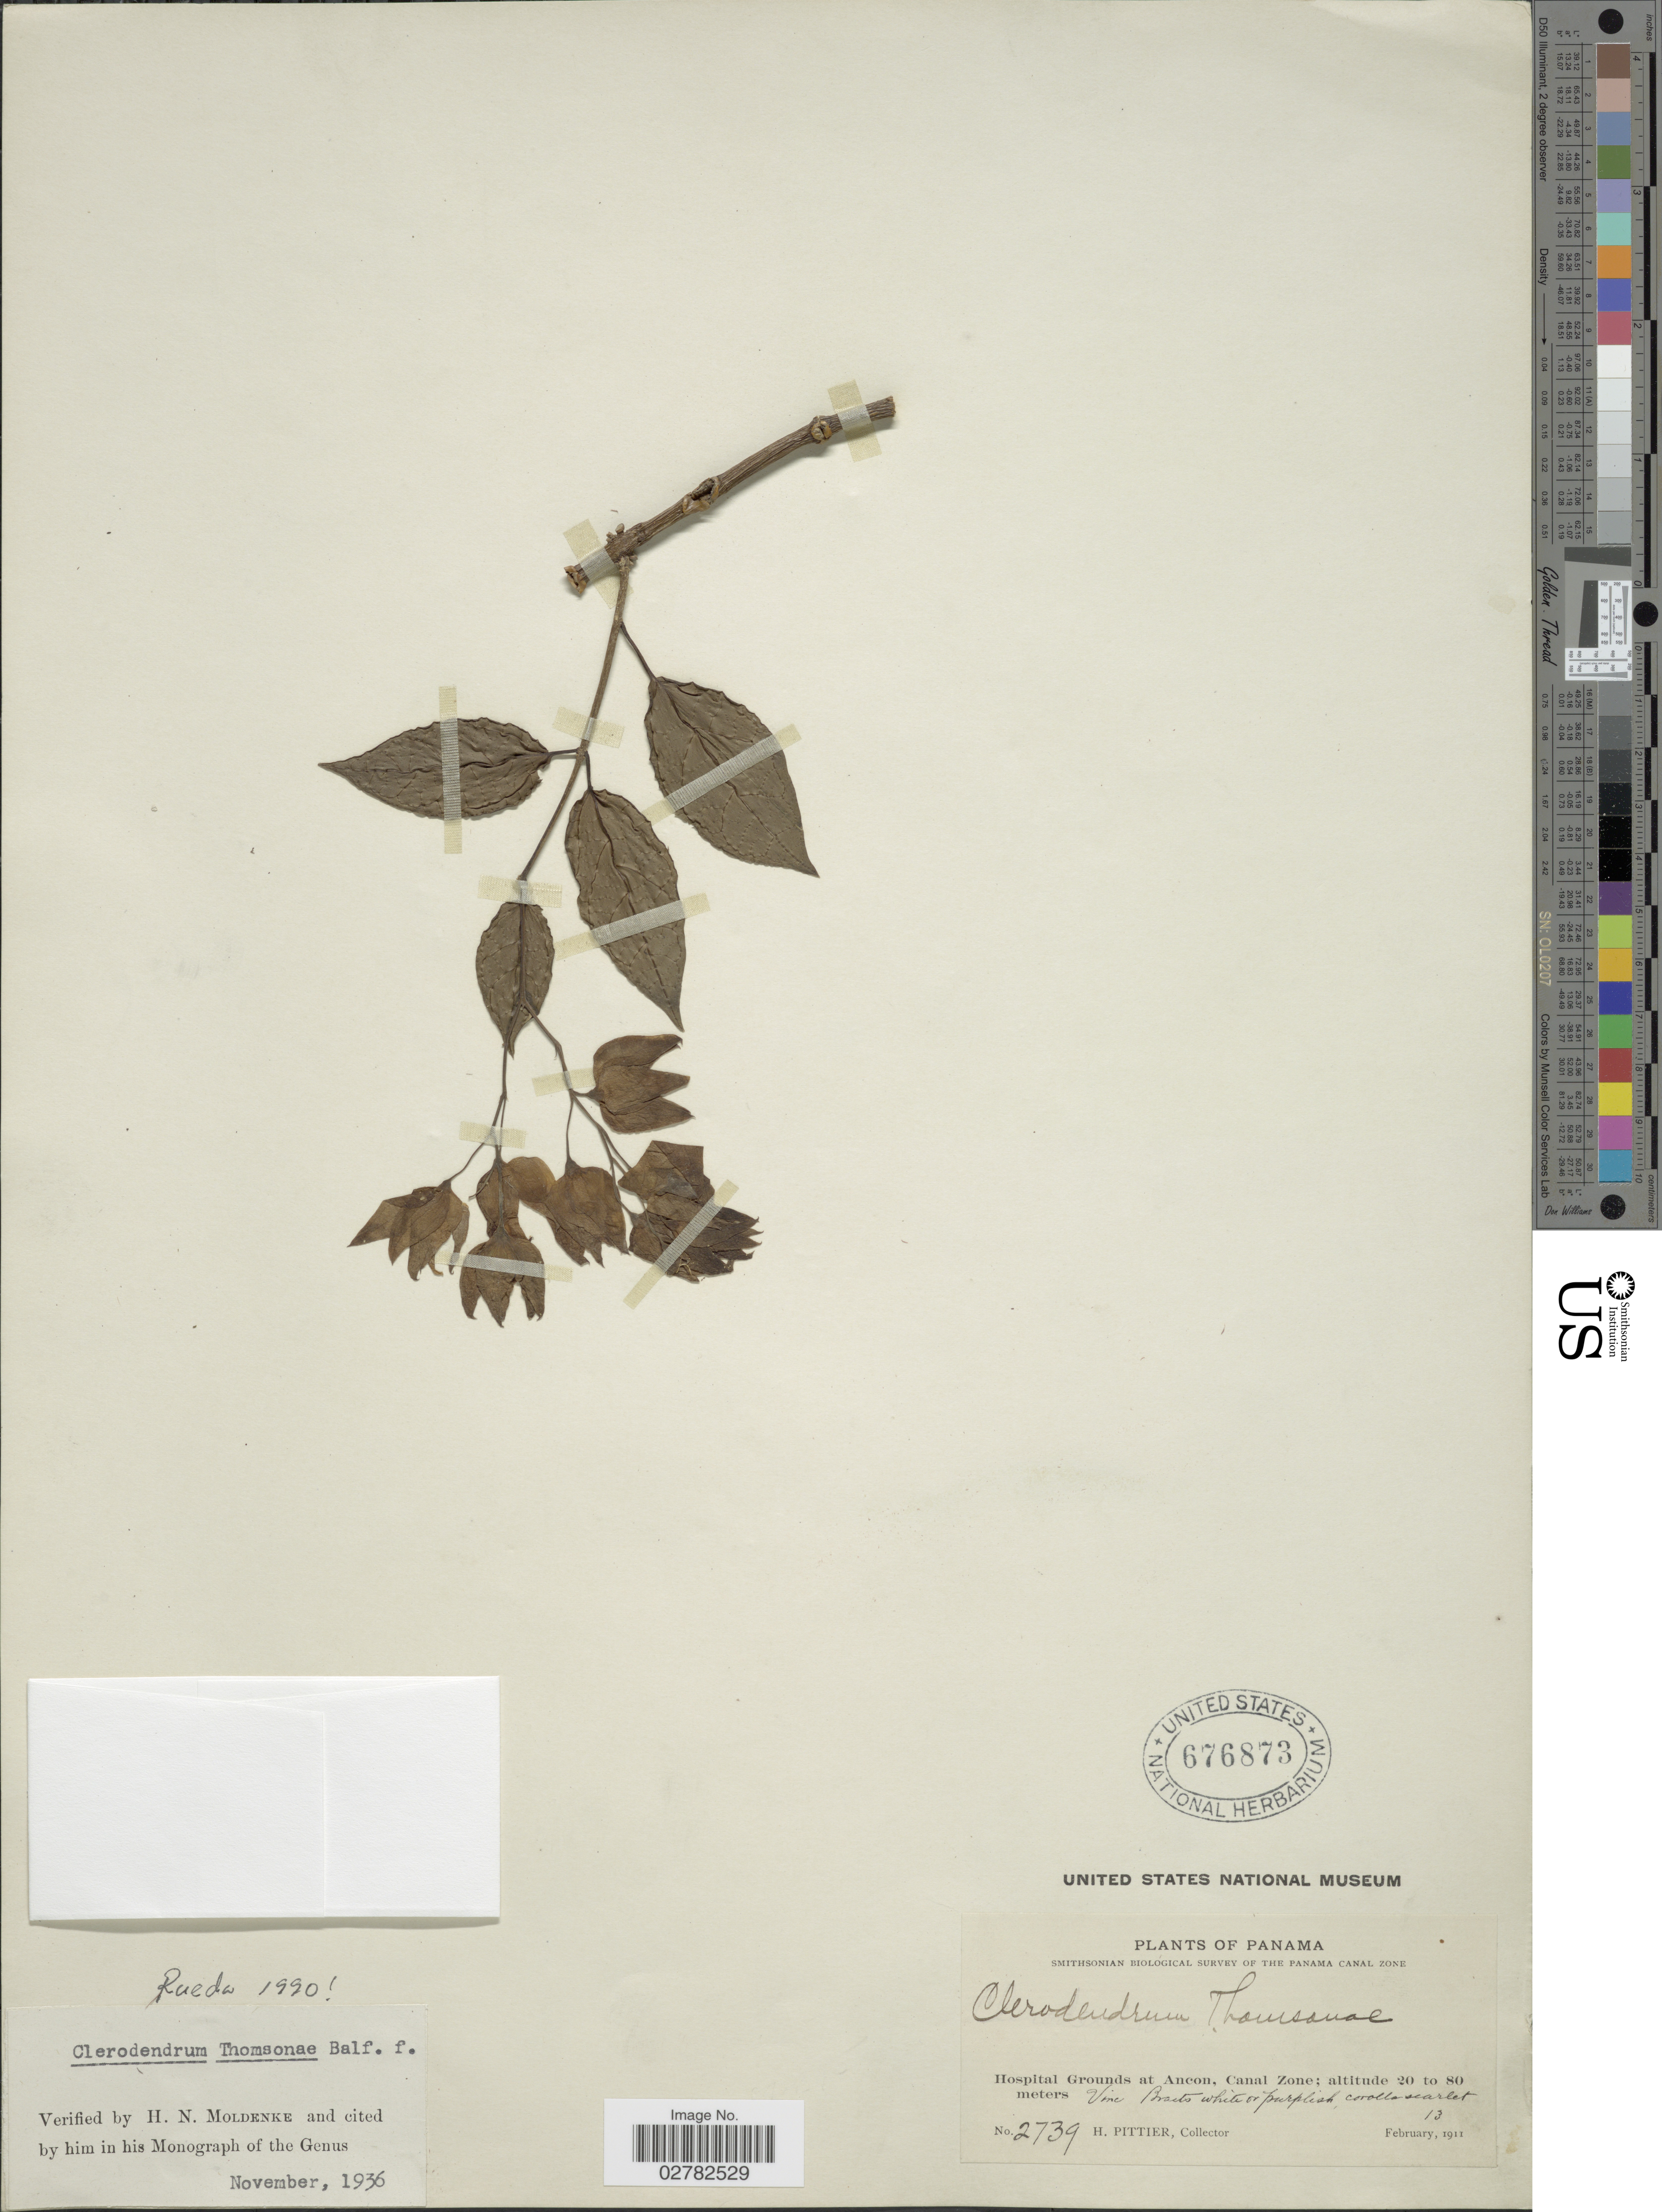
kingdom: Plantae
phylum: Tracheophyta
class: Magnoliopsida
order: Lamiales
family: Lamiaceae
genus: Clerodendrum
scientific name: Clerodendrum thomsoniae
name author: Balf.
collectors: H. F. Pittier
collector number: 2739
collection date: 1911-02-13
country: Panama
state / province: Colón / Panamá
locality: Hospital Grounds at Ancon, Canal Zone.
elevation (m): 20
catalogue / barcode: US 676873